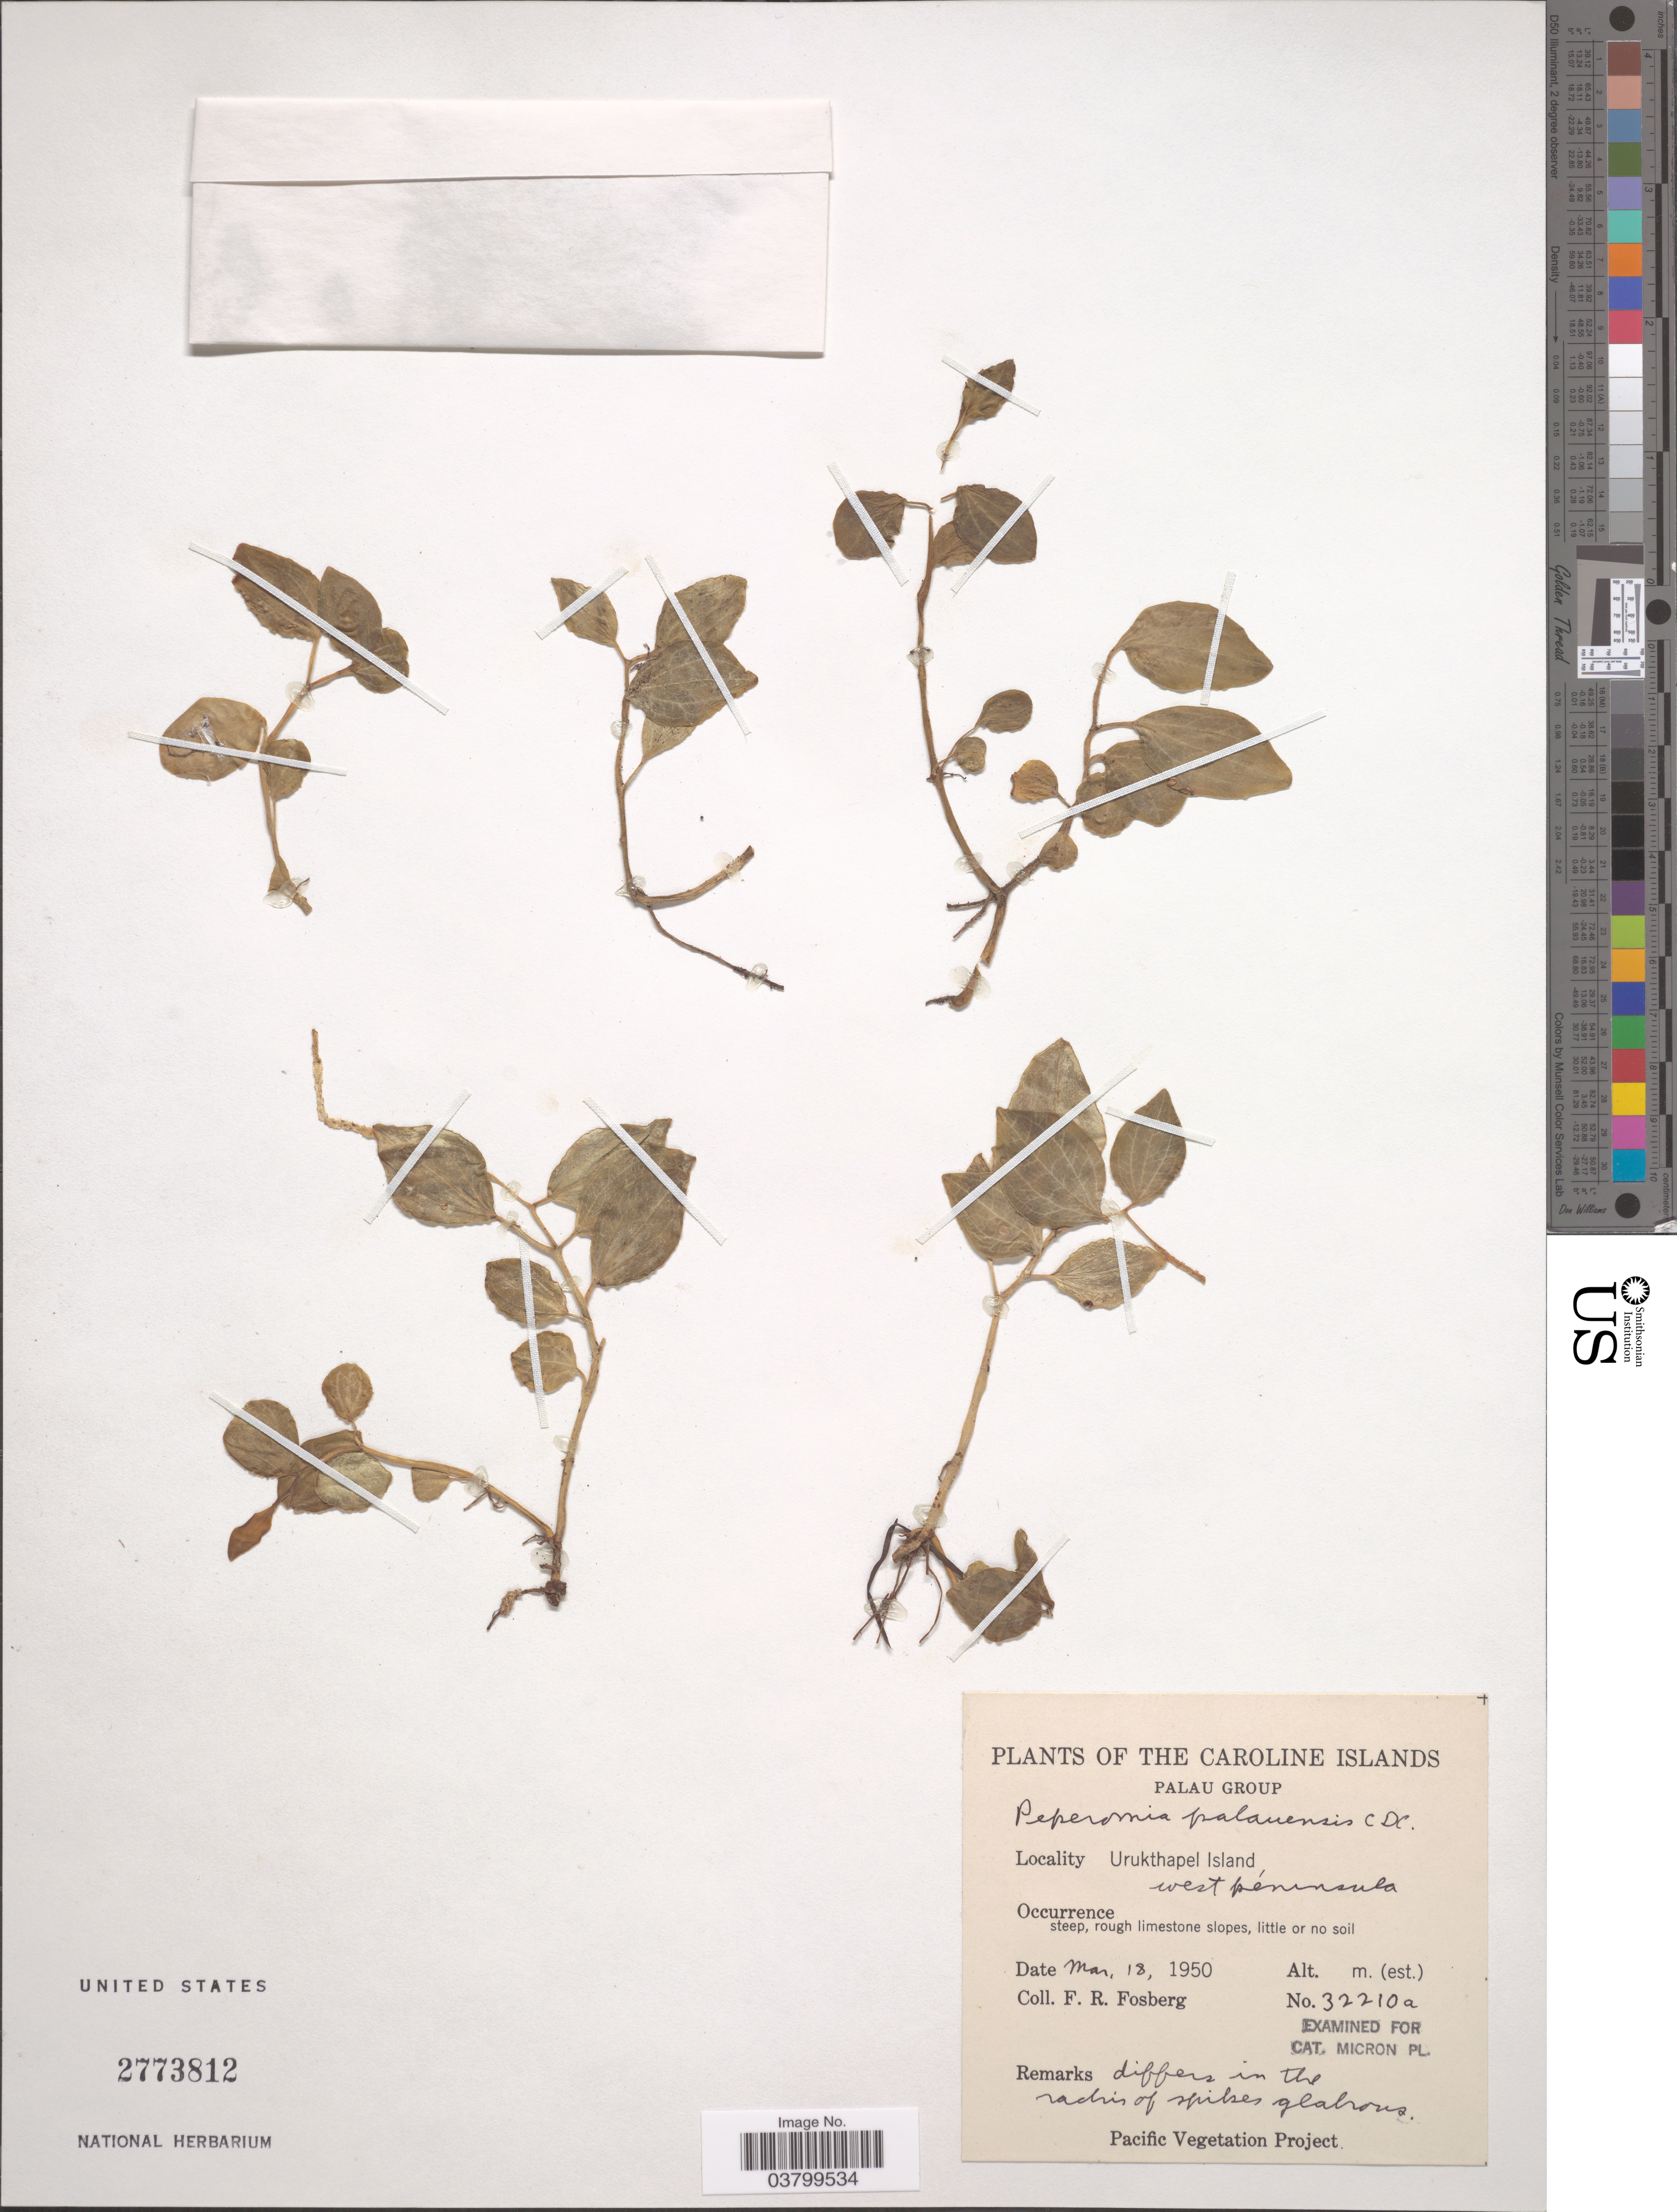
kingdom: Plantae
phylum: Tracheophyta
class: Magnoliopsida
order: Piperales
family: Piperaceae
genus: Peperomia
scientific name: Peperomia palauensis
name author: C. DC.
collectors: F. R. Fosberg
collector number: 32210a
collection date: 1950-03-18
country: Palau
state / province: Koror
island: Ngeruktabel [Urukthapel]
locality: The Caroline Islands. Palau Group. Urukthapel Island, west peninsula.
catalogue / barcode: US 2773812